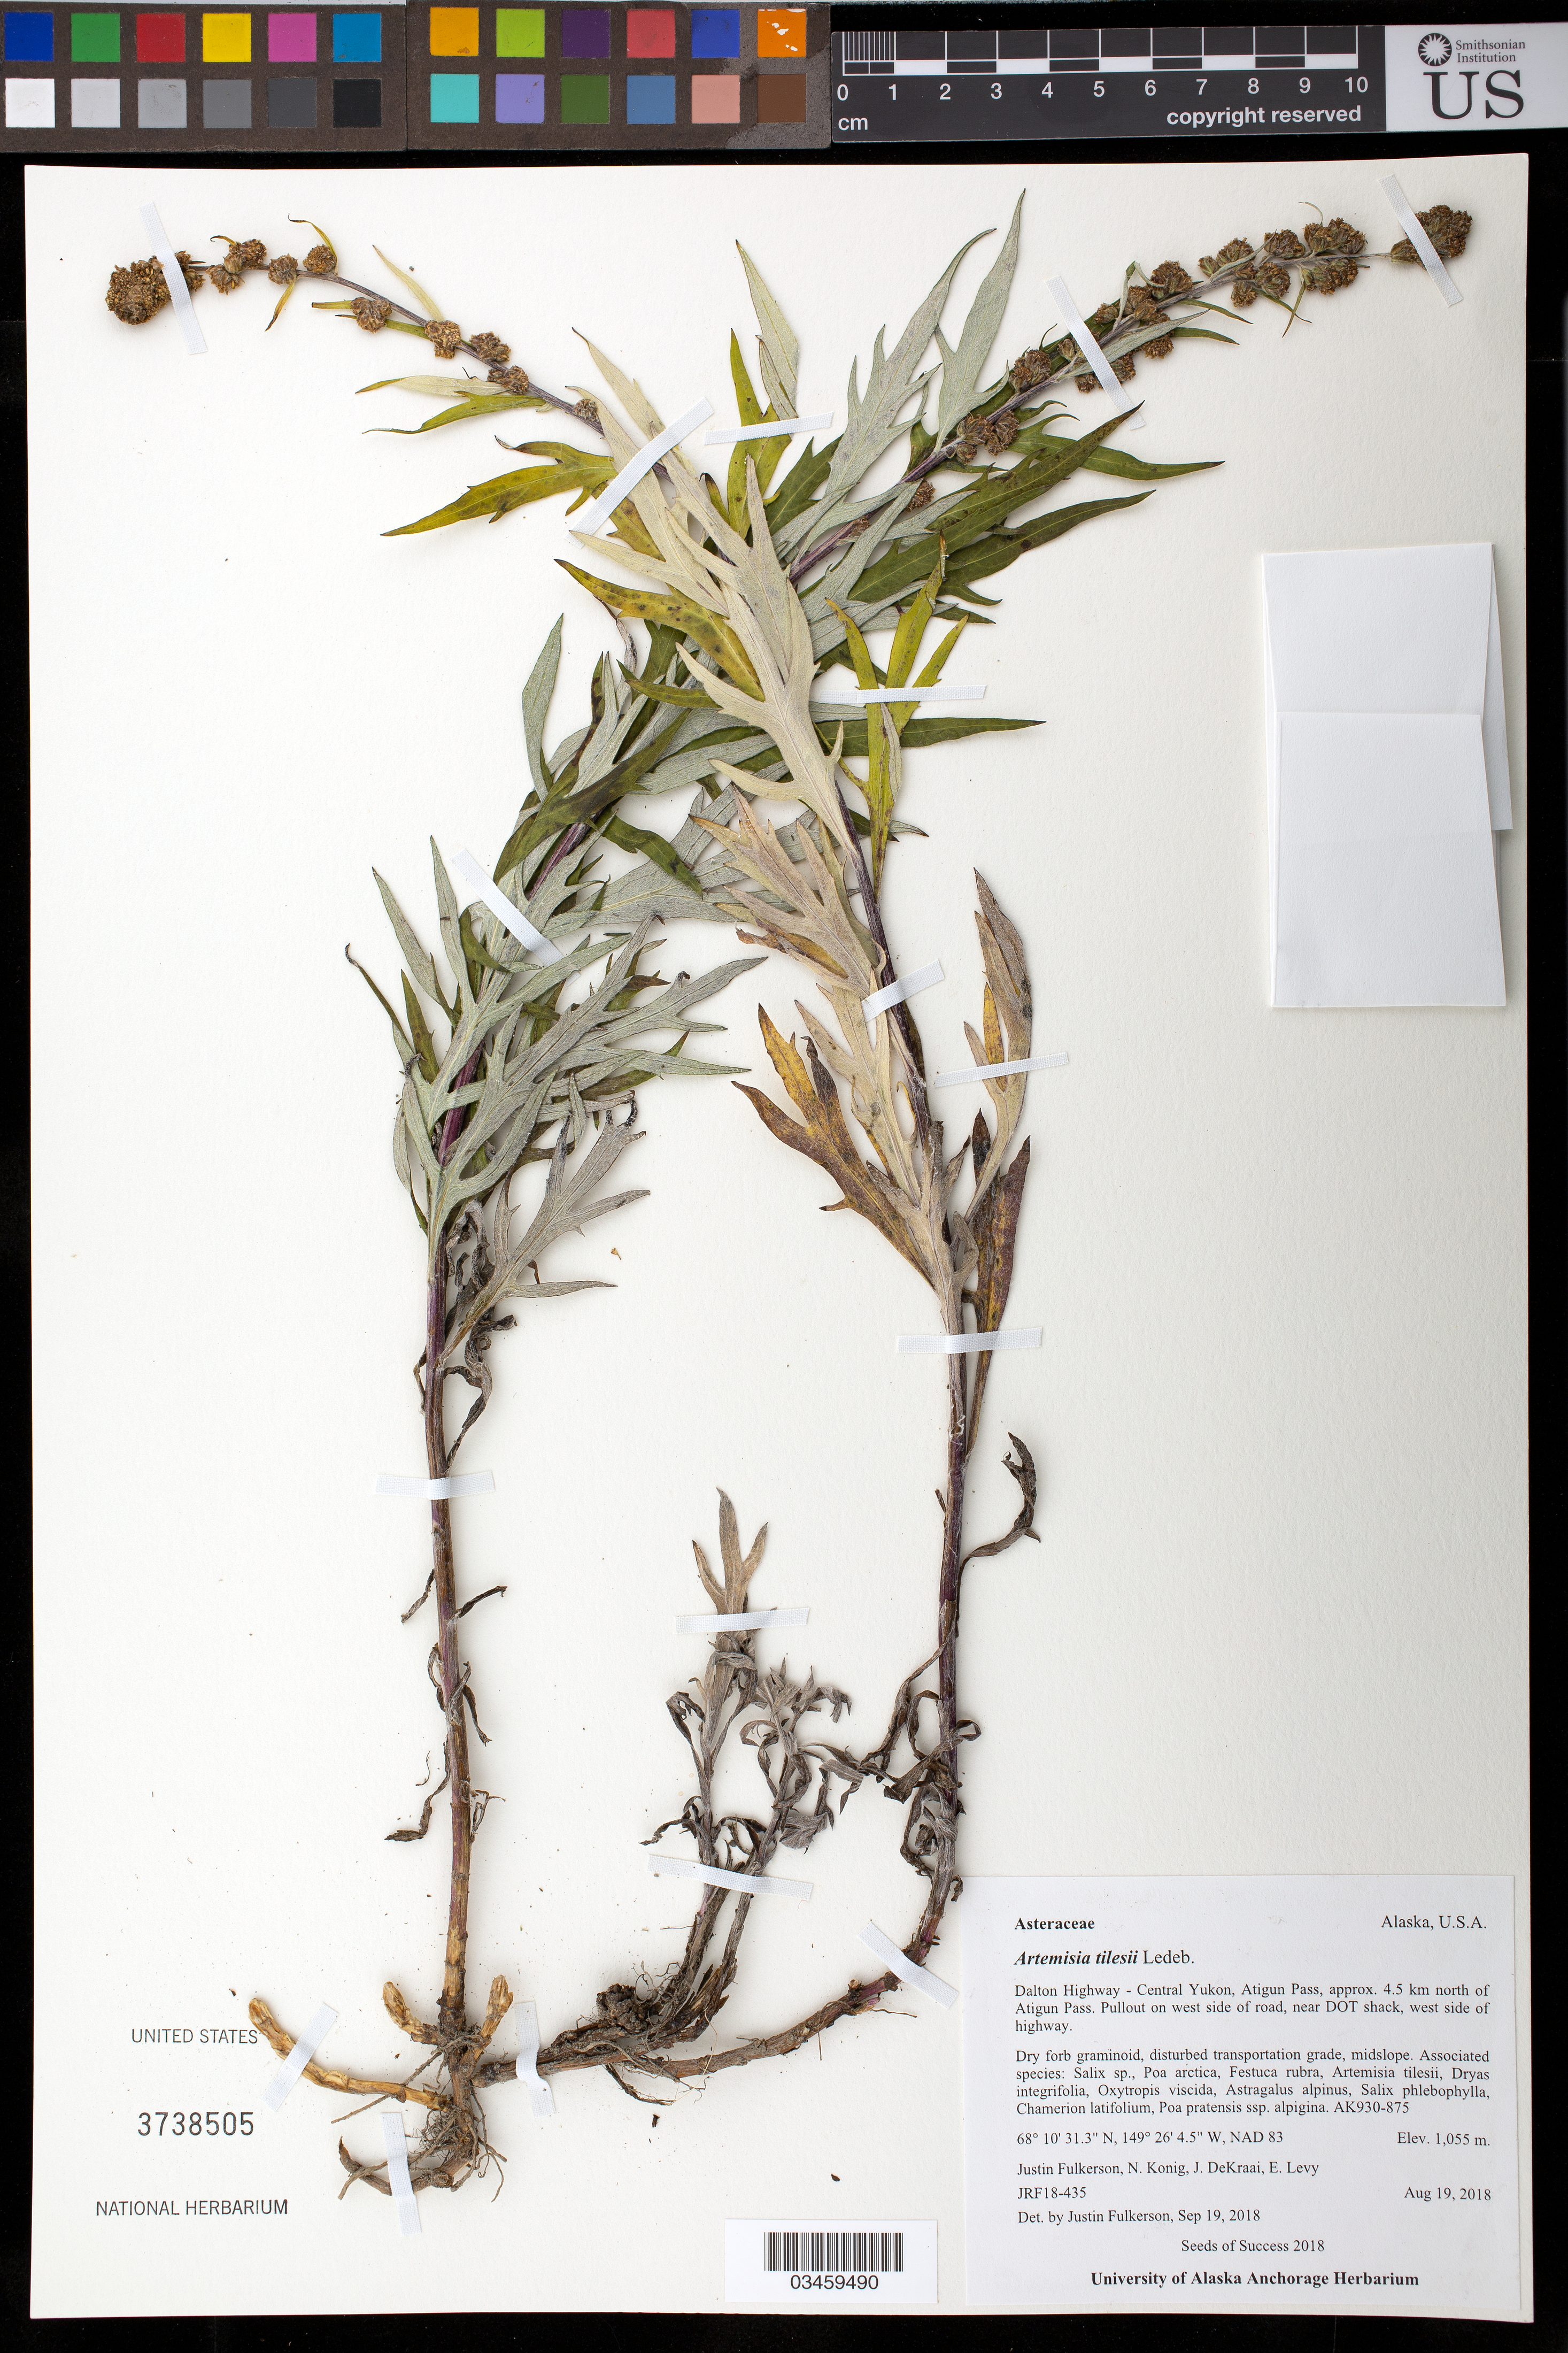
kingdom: Plantae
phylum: Tracheophyta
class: Magnoliopsida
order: Asterales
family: Asteraceae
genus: Artemisia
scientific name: Artemisia tilesii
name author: Ledeb.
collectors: J. Fulkerson, N. Konig, E. Levy & J. Dekraai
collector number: JRF18-435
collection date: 2018-08-19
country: United States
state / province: Alaska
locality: Dalton Hwy-Central Yukon, Antigun Pass, 4.5 km N of Atigun Pass, pullout on west side of road, near DOT shack, west side of Hwy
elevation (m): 1055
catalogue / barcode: US 3738505